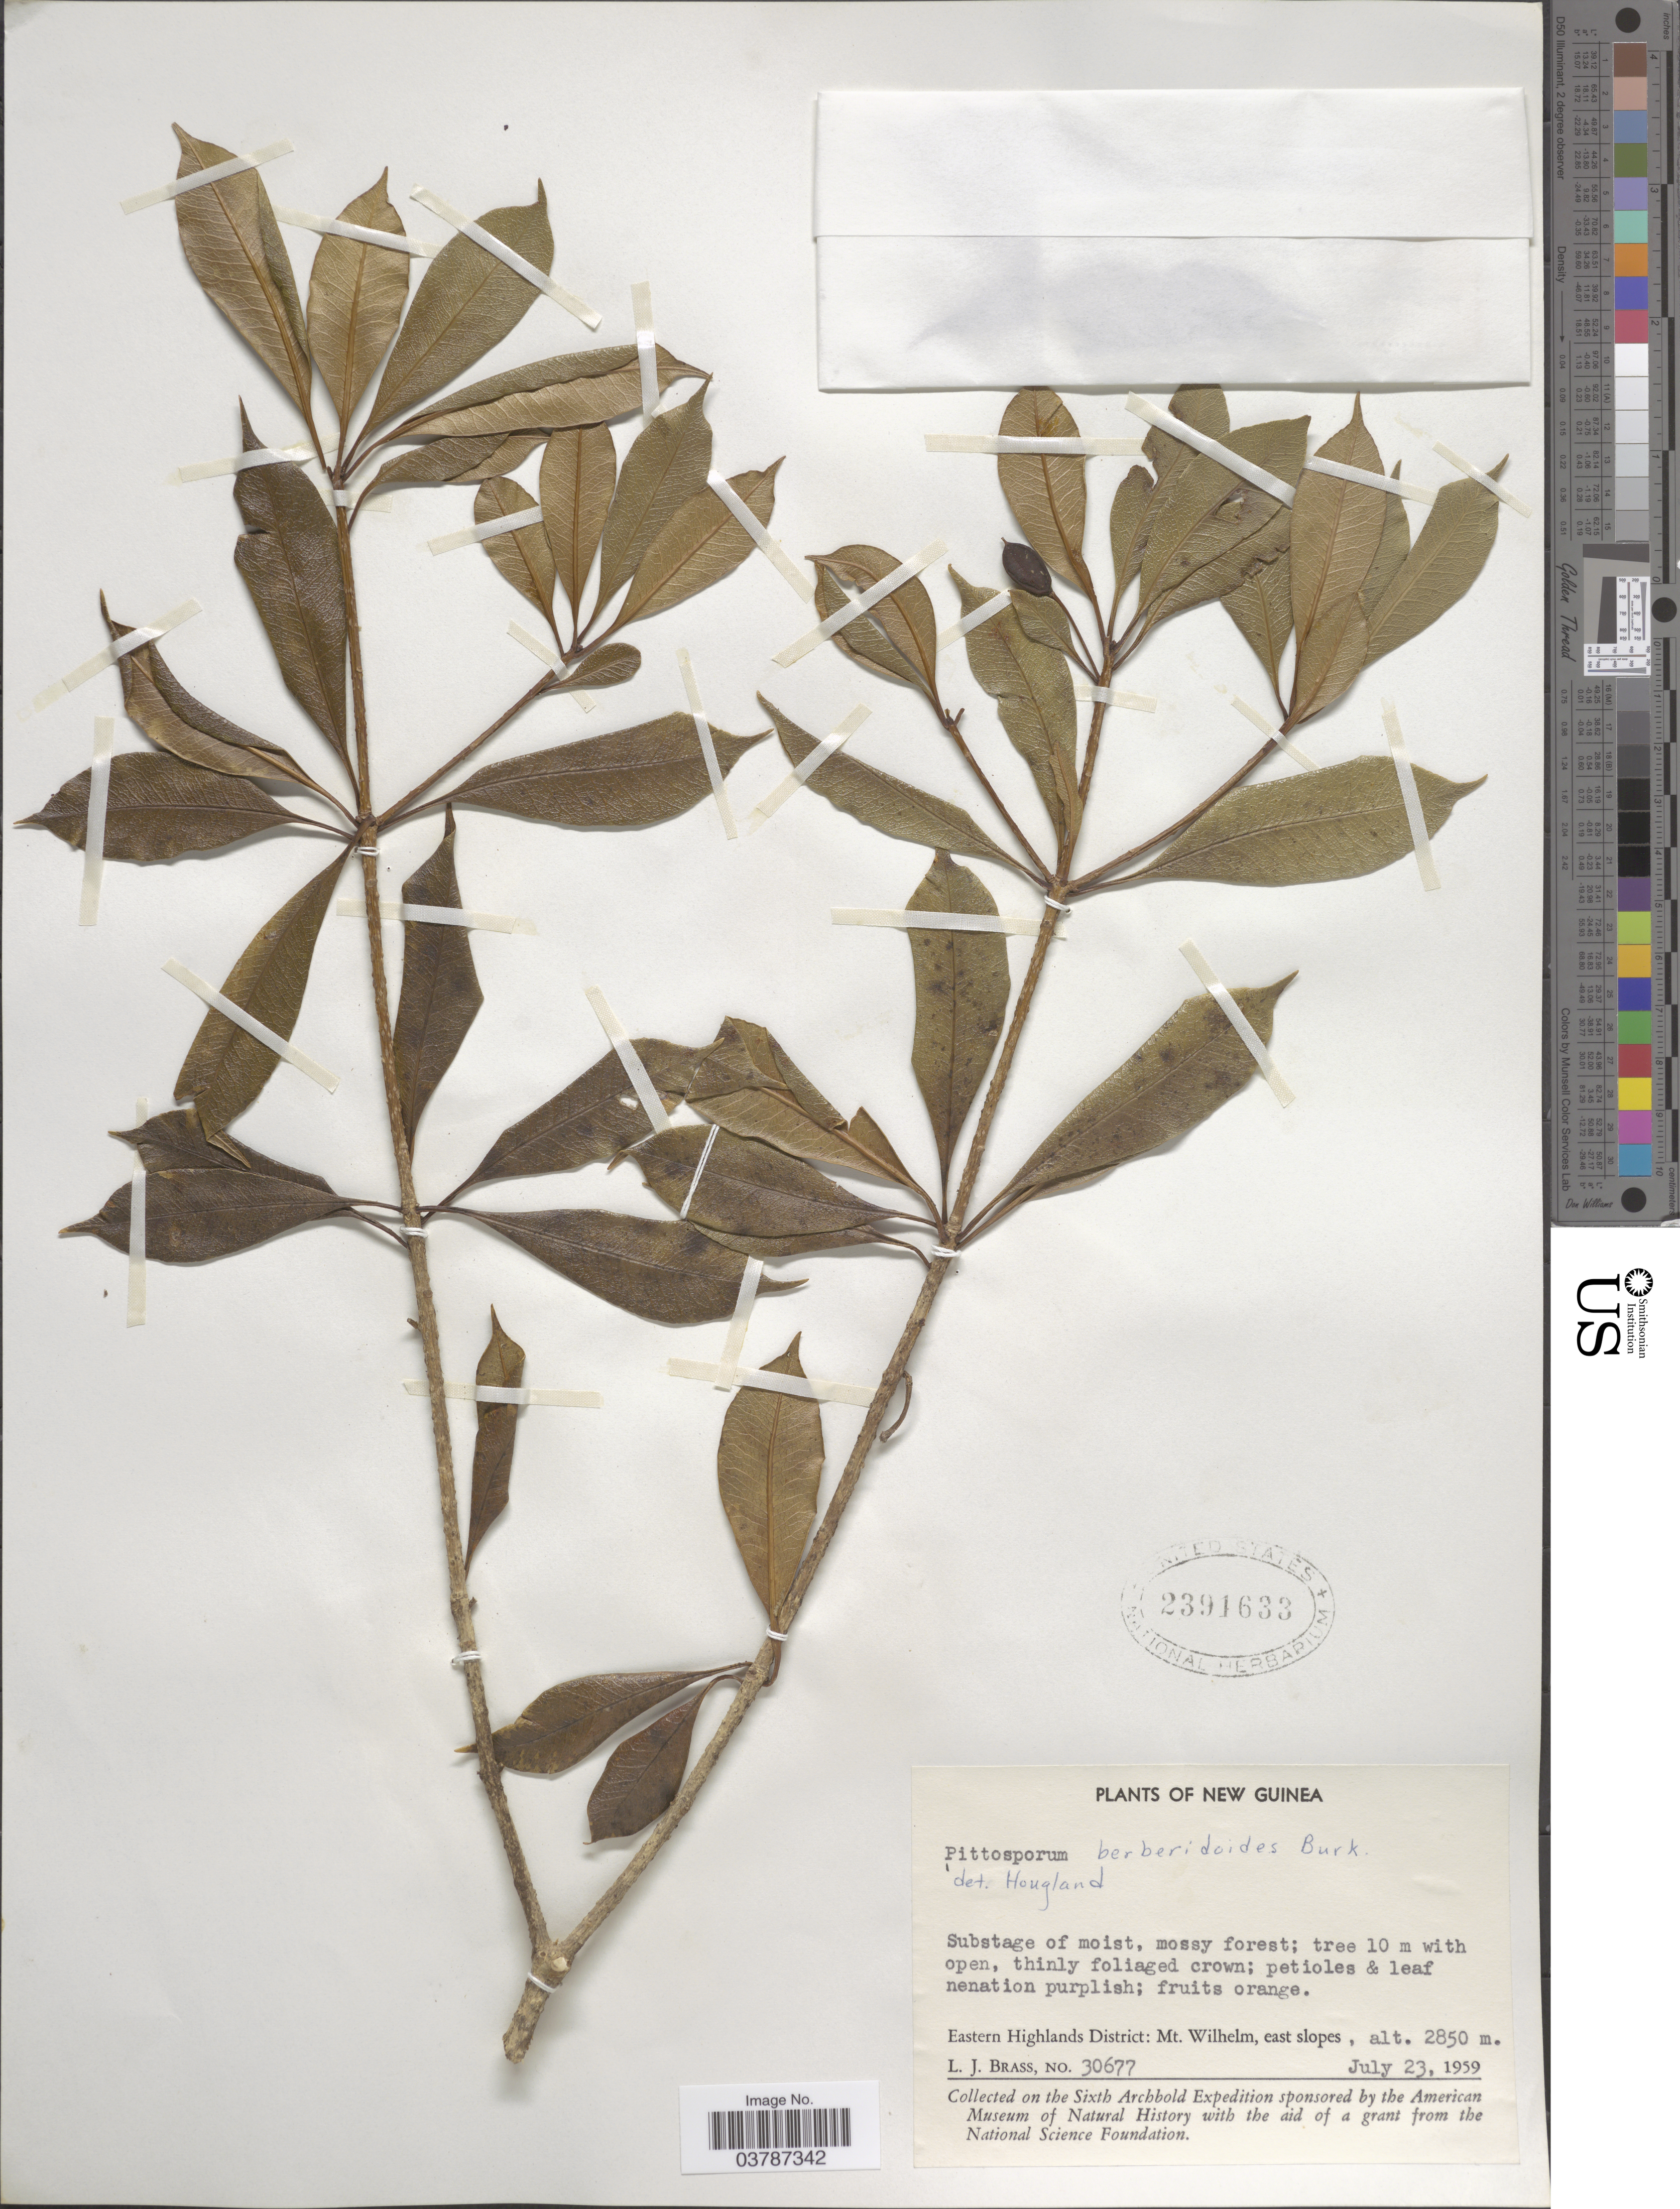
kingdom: Plantae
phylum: Tracheophyta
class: Magnoliopsida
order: Apiales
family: Pittosporaceae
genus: Pittosporum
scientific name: Pittosporum berberidoides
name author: Burkill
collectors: L. J. Brass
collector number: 30677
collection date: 1959-07-23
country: Papua New Guinea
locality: New Guinea. Eastern Highlands District: Mt. Wilhelm, east slopes.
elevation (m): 2850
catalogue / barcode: US 2391633